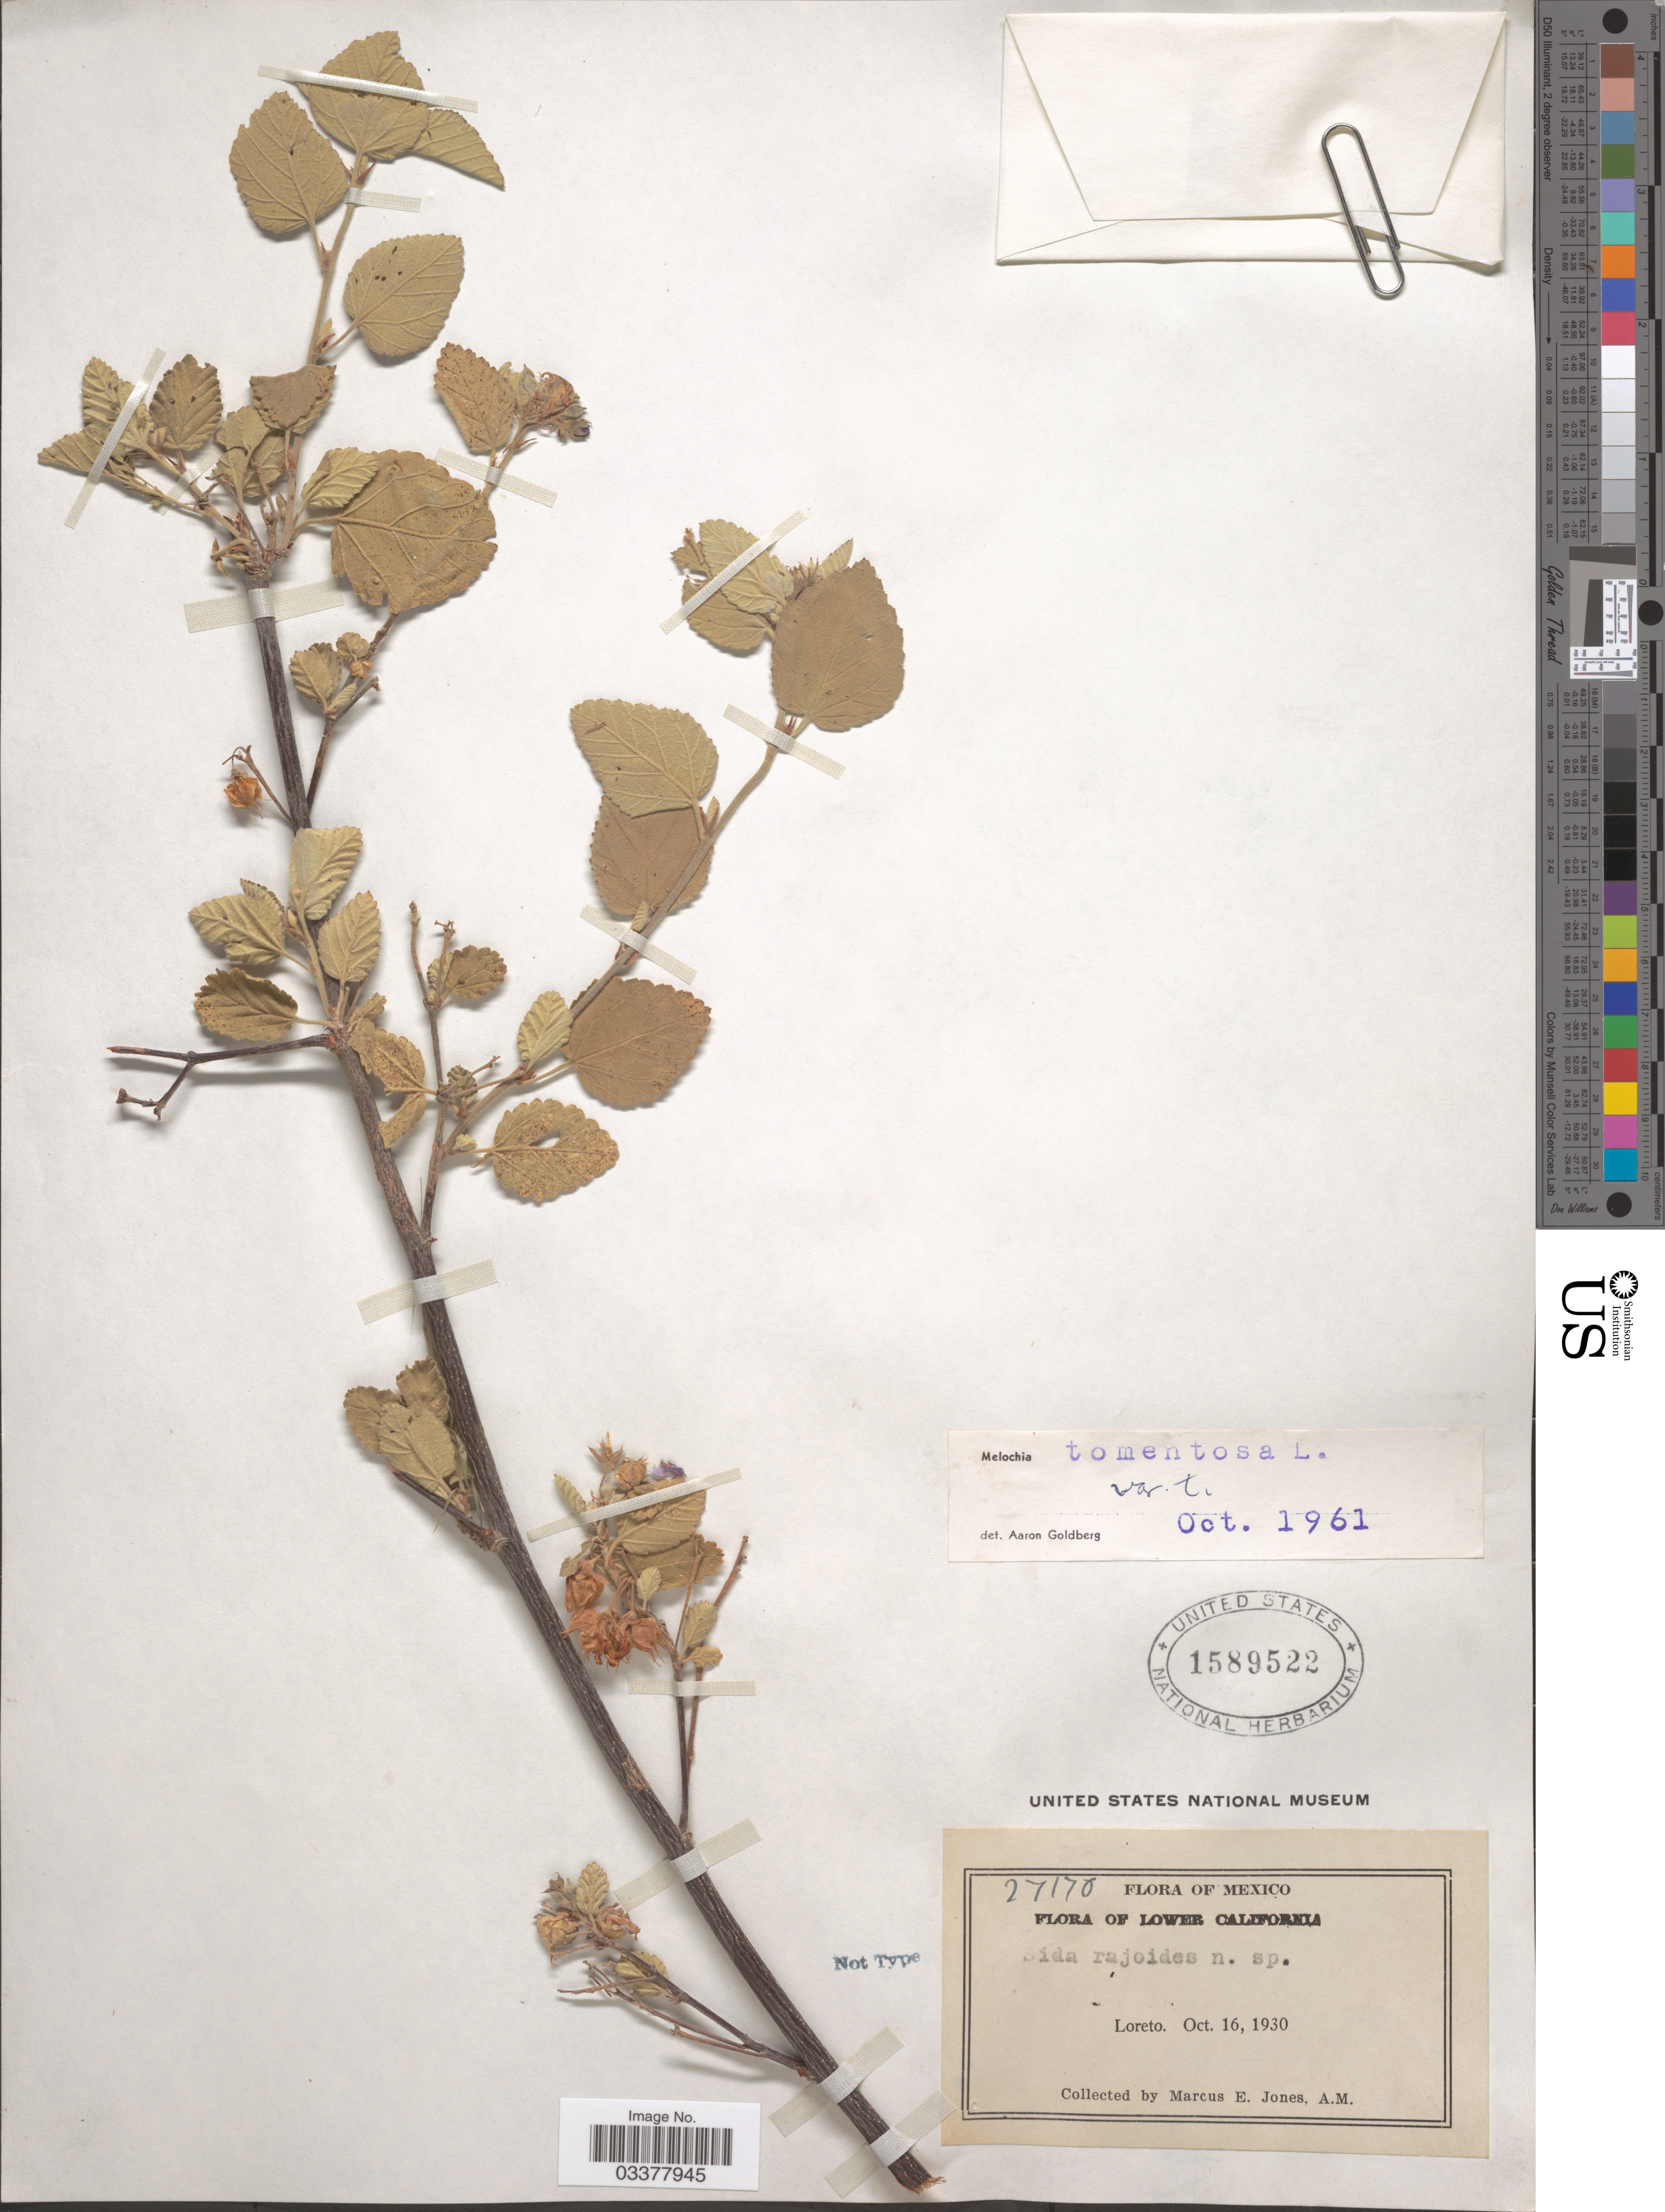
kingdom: Plantae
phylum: Tracheophyta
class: Magnoliopsida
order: Malvales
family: Malvaceae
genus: Melochia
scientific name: Melochia tomentosa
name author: L.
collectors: M. E. Jones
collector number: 27170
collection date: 1930-10-16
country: Mexico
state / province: Baja California Norte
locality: Lower California. Loreto.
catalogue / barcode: US 1589522